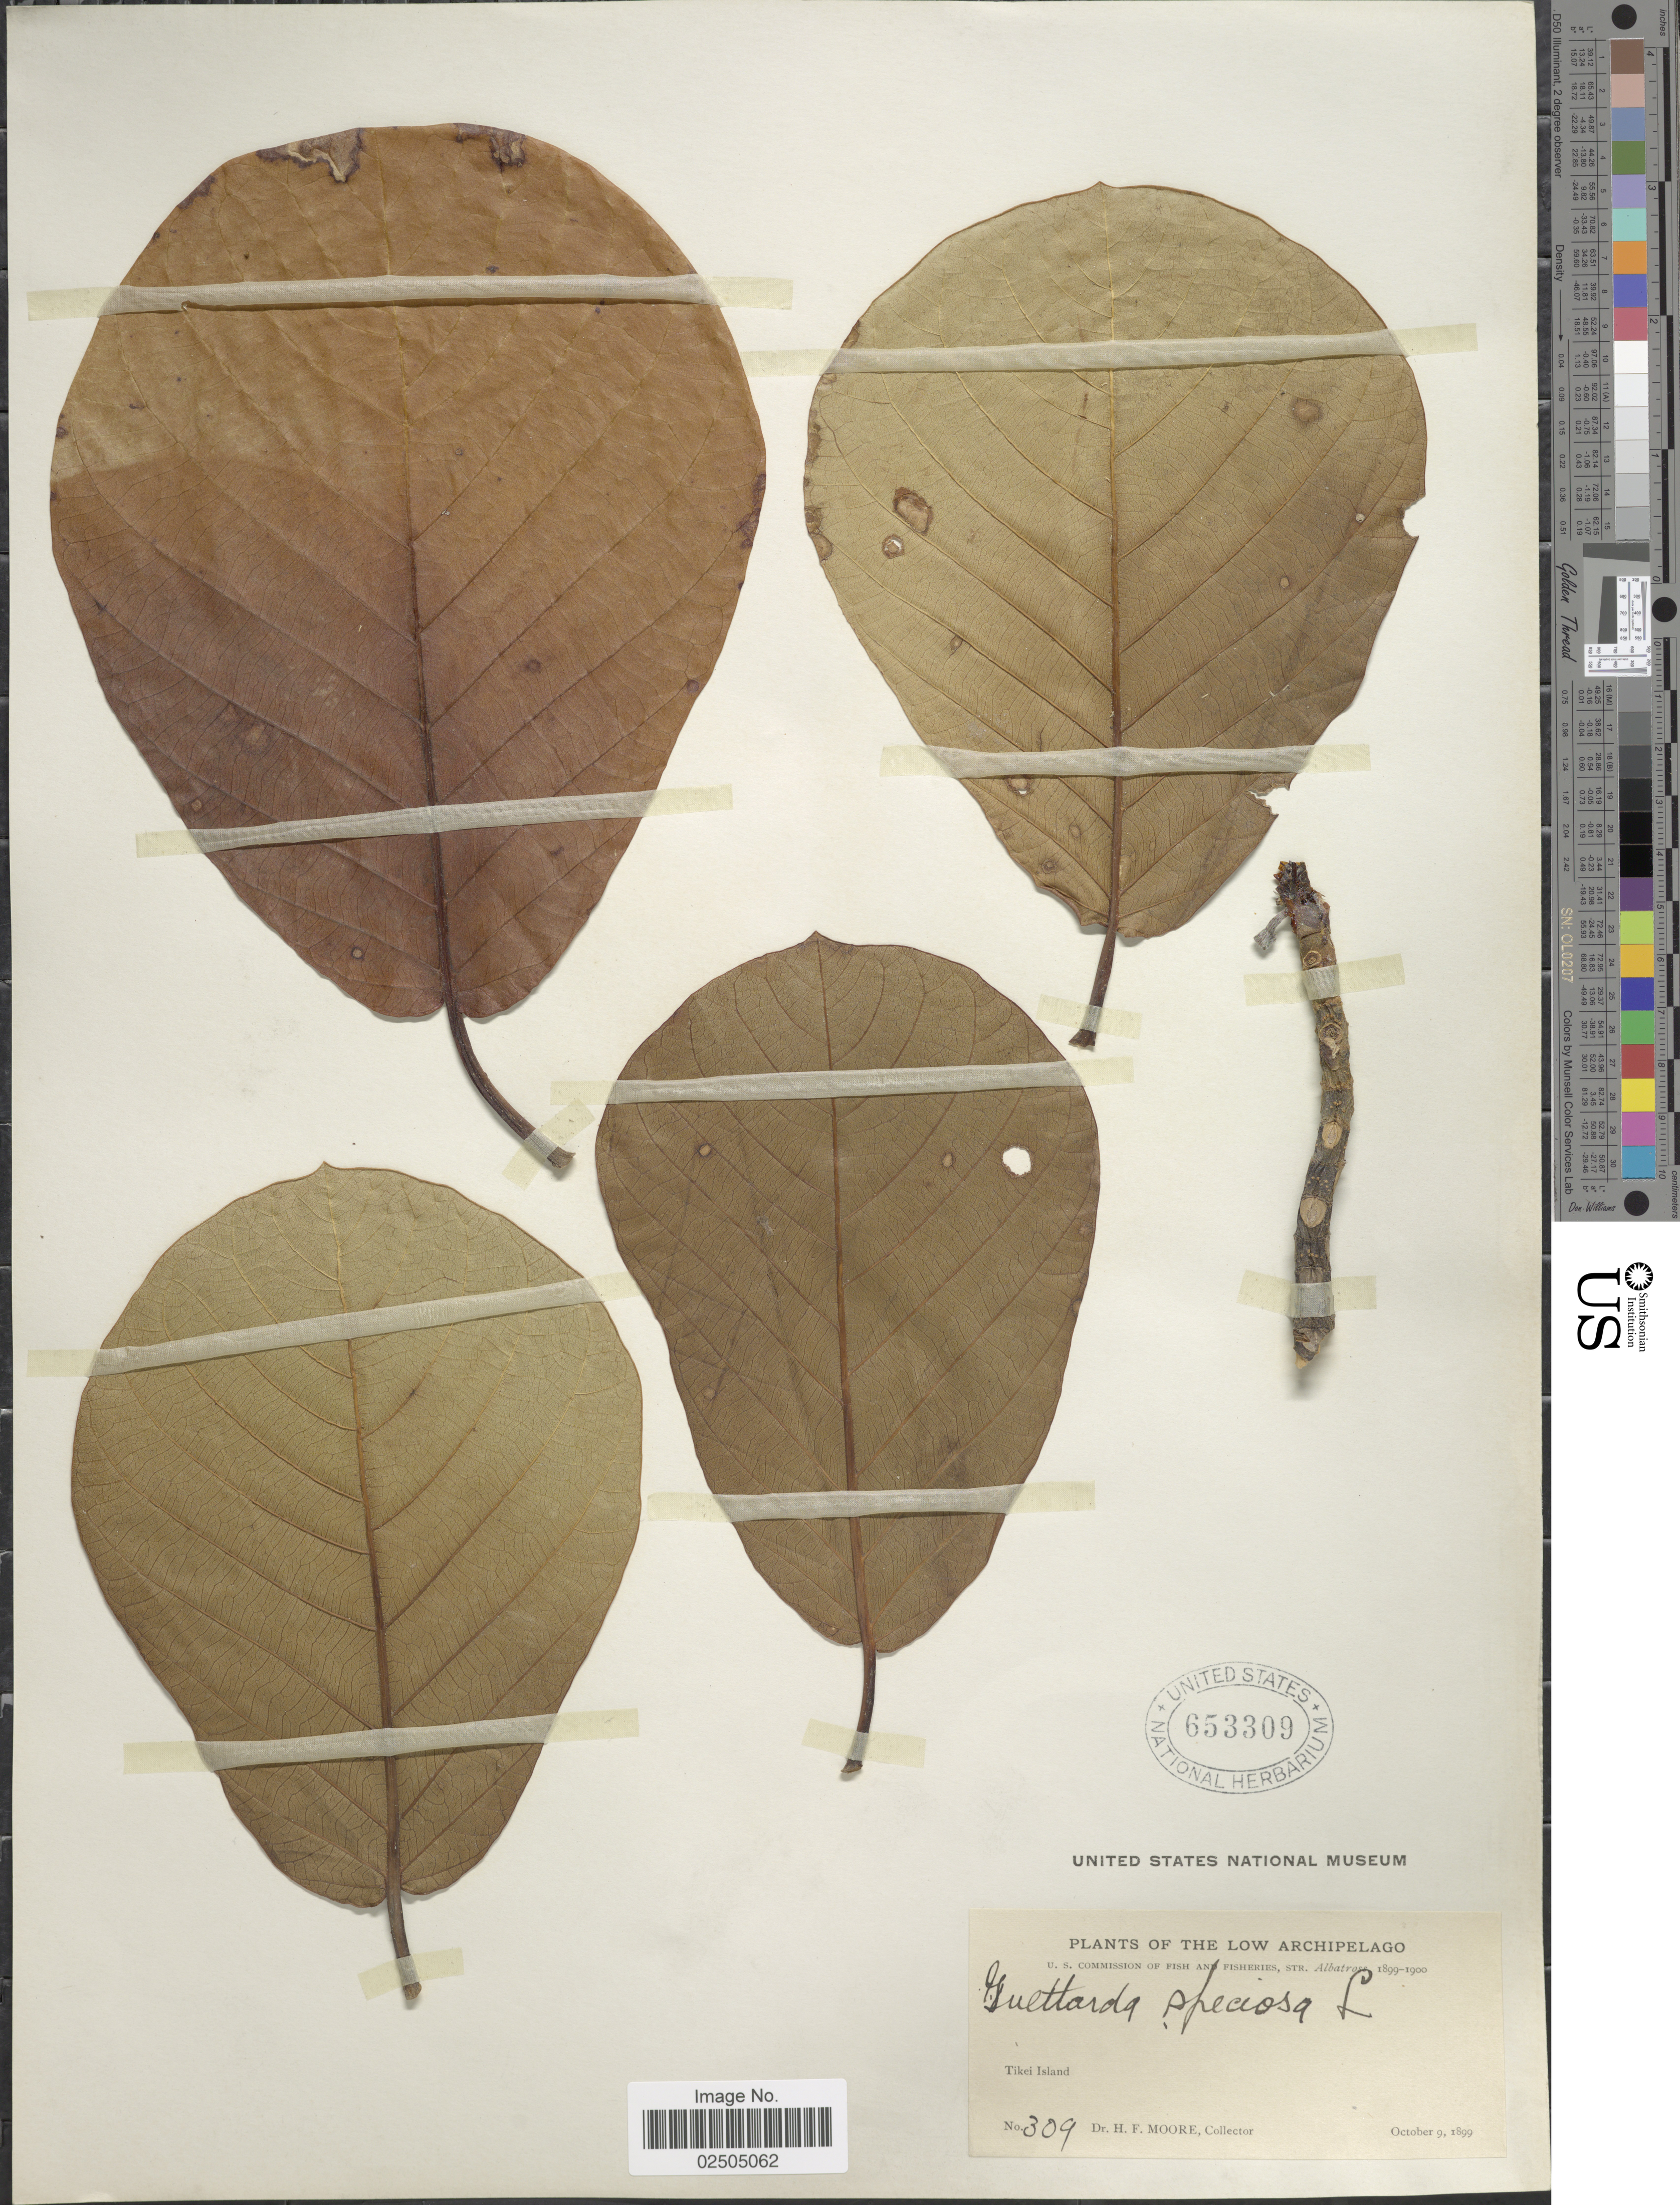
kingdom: Plantae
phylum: Tracheophyta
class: Magnoliopsida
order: Gentianales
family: Rubiaceae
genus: Guettarda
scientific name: Guettarda speciosa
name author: L.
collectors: H. F. Moore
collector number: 309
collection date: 1899-10-09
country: French Polynesia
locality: The low Archipelago, Tikei Island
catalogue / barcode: US 653309